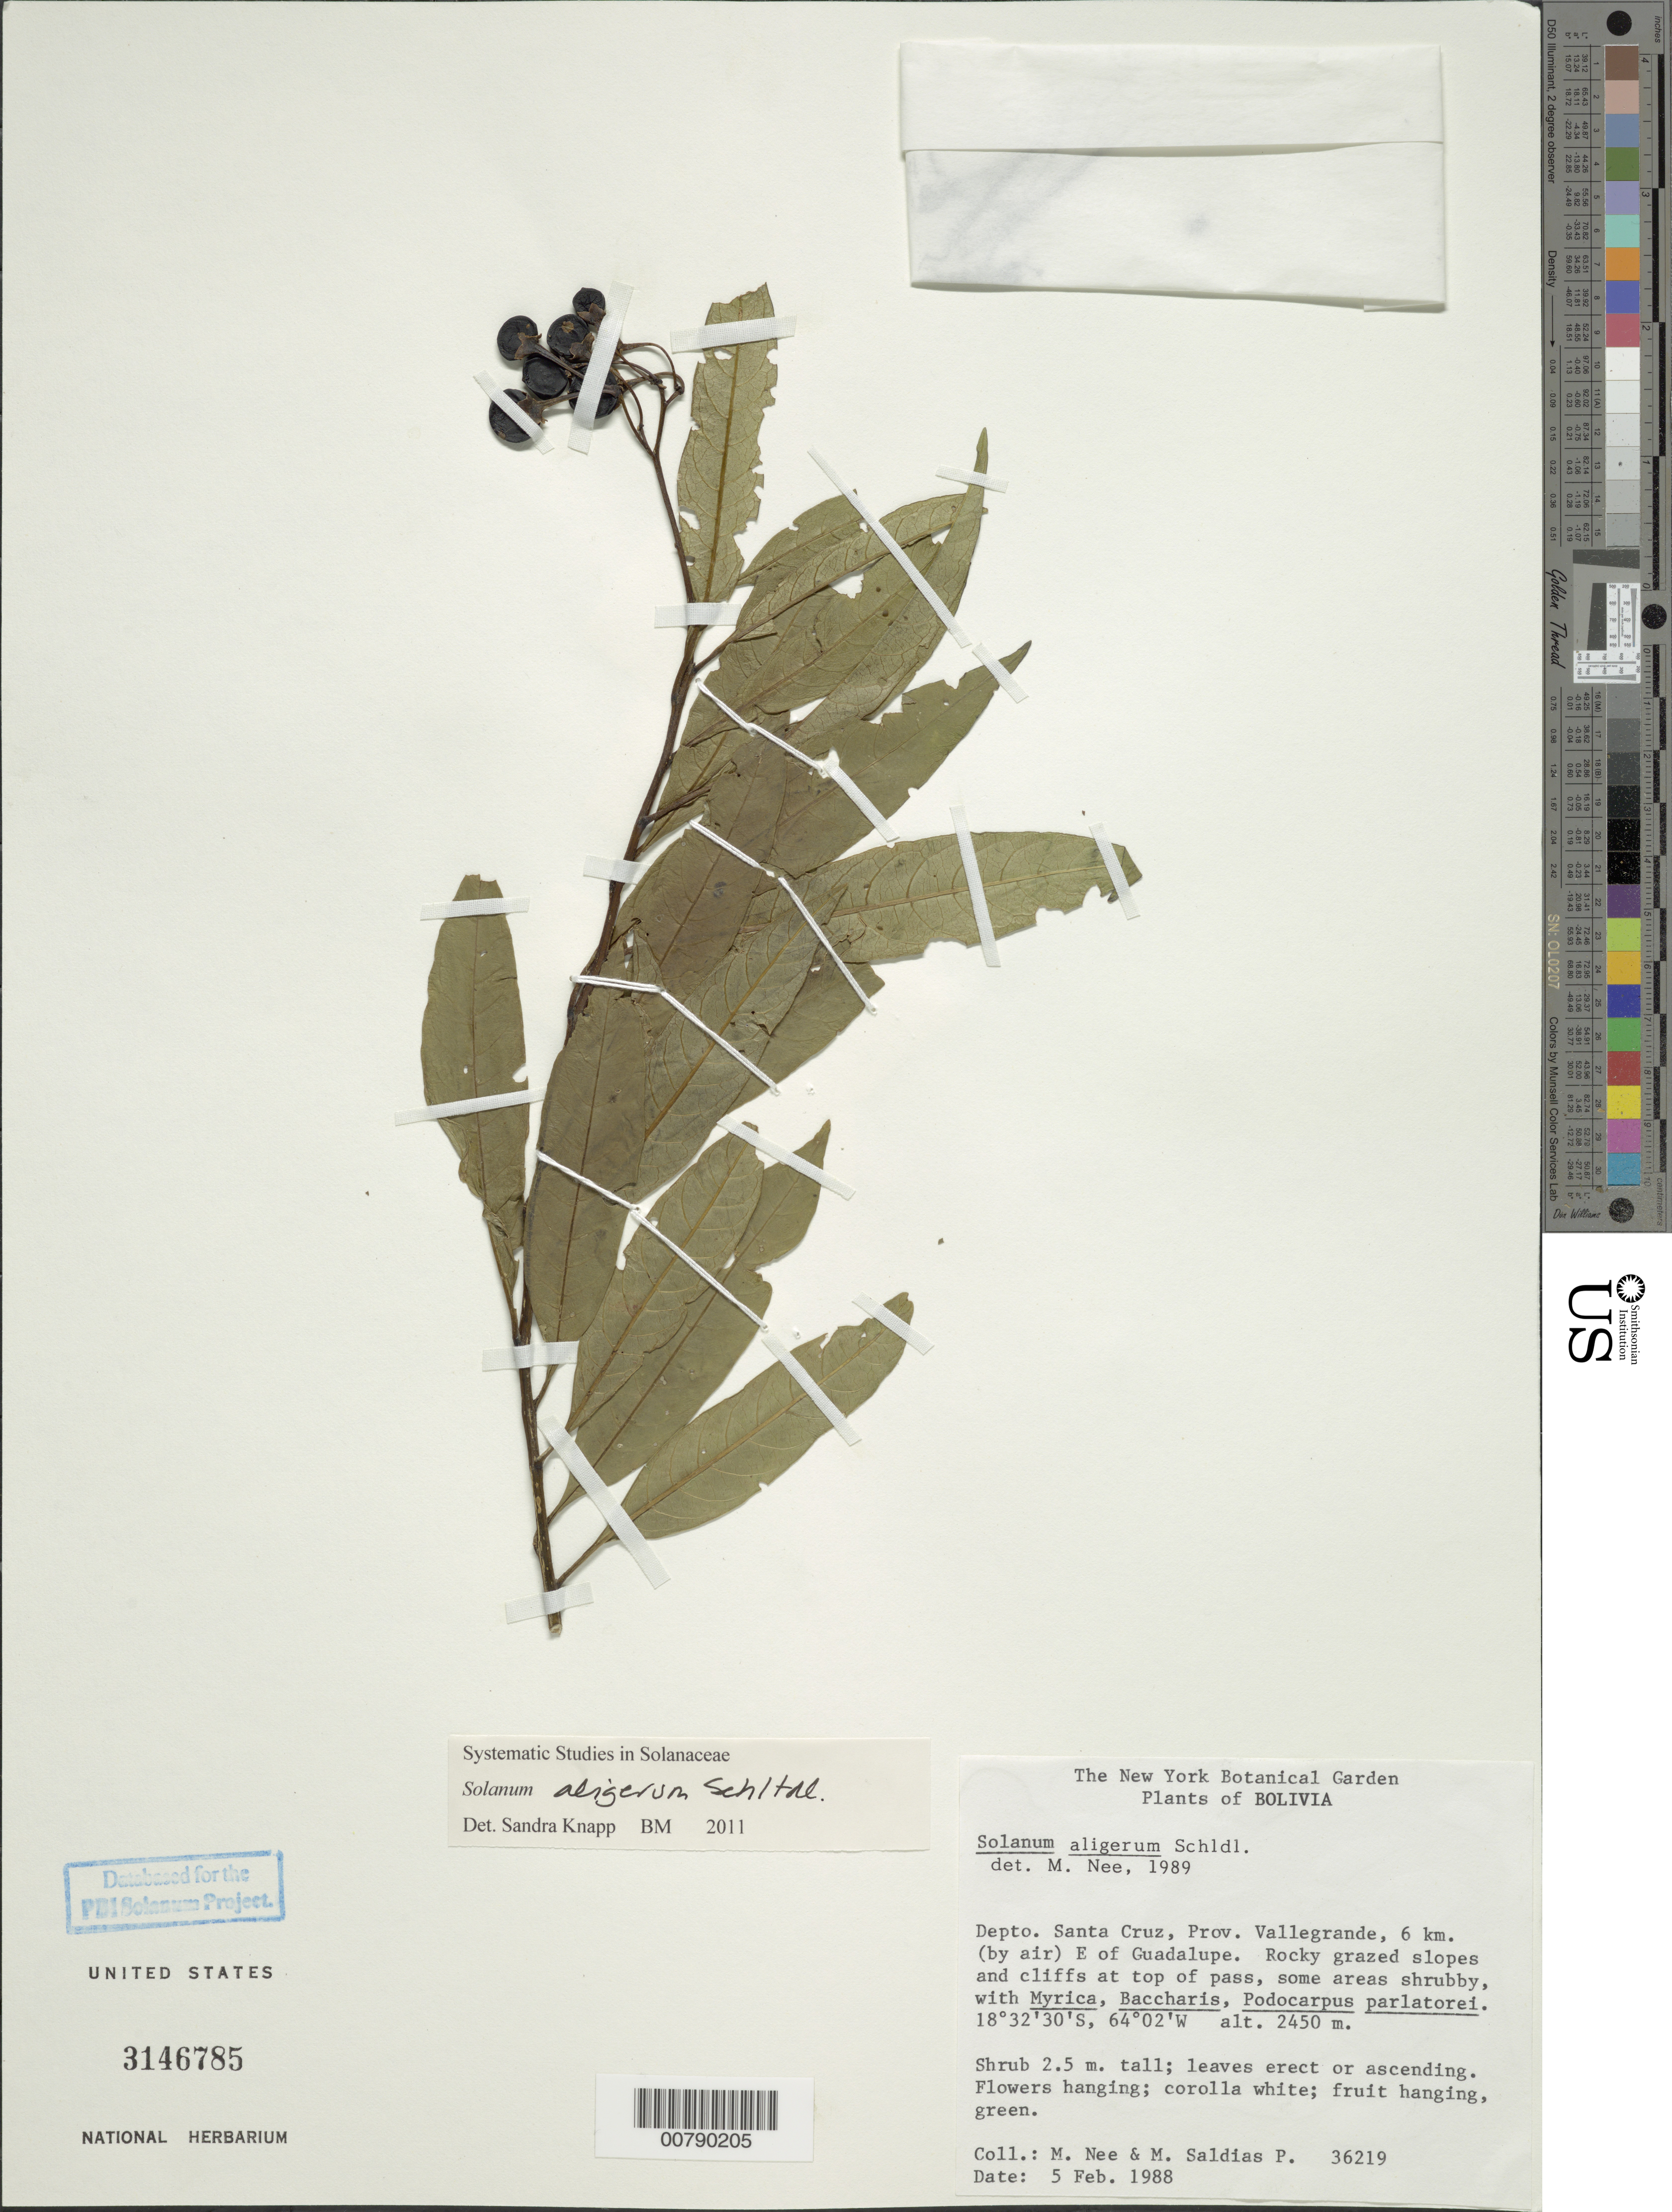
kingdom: Plantae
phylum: Tracheophyta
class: Magnoliopsida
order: Solanales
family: Solanaceae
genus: Solanum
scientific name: Solanum aligerum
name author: Schltdl.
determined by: Knapp, S. D.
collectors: M. Nee & M. Saldias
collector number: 36219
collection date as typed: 5 Feb 1988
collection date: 1988-02-05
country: Bolivia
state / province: Santa Cruz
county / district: Vallegrande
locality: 6 km (by air) e of Guadalupe.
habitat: Rocky grazed slopes and cliffs at top of pass, some areas shrubby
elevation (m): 2450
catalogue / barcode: US 3146785